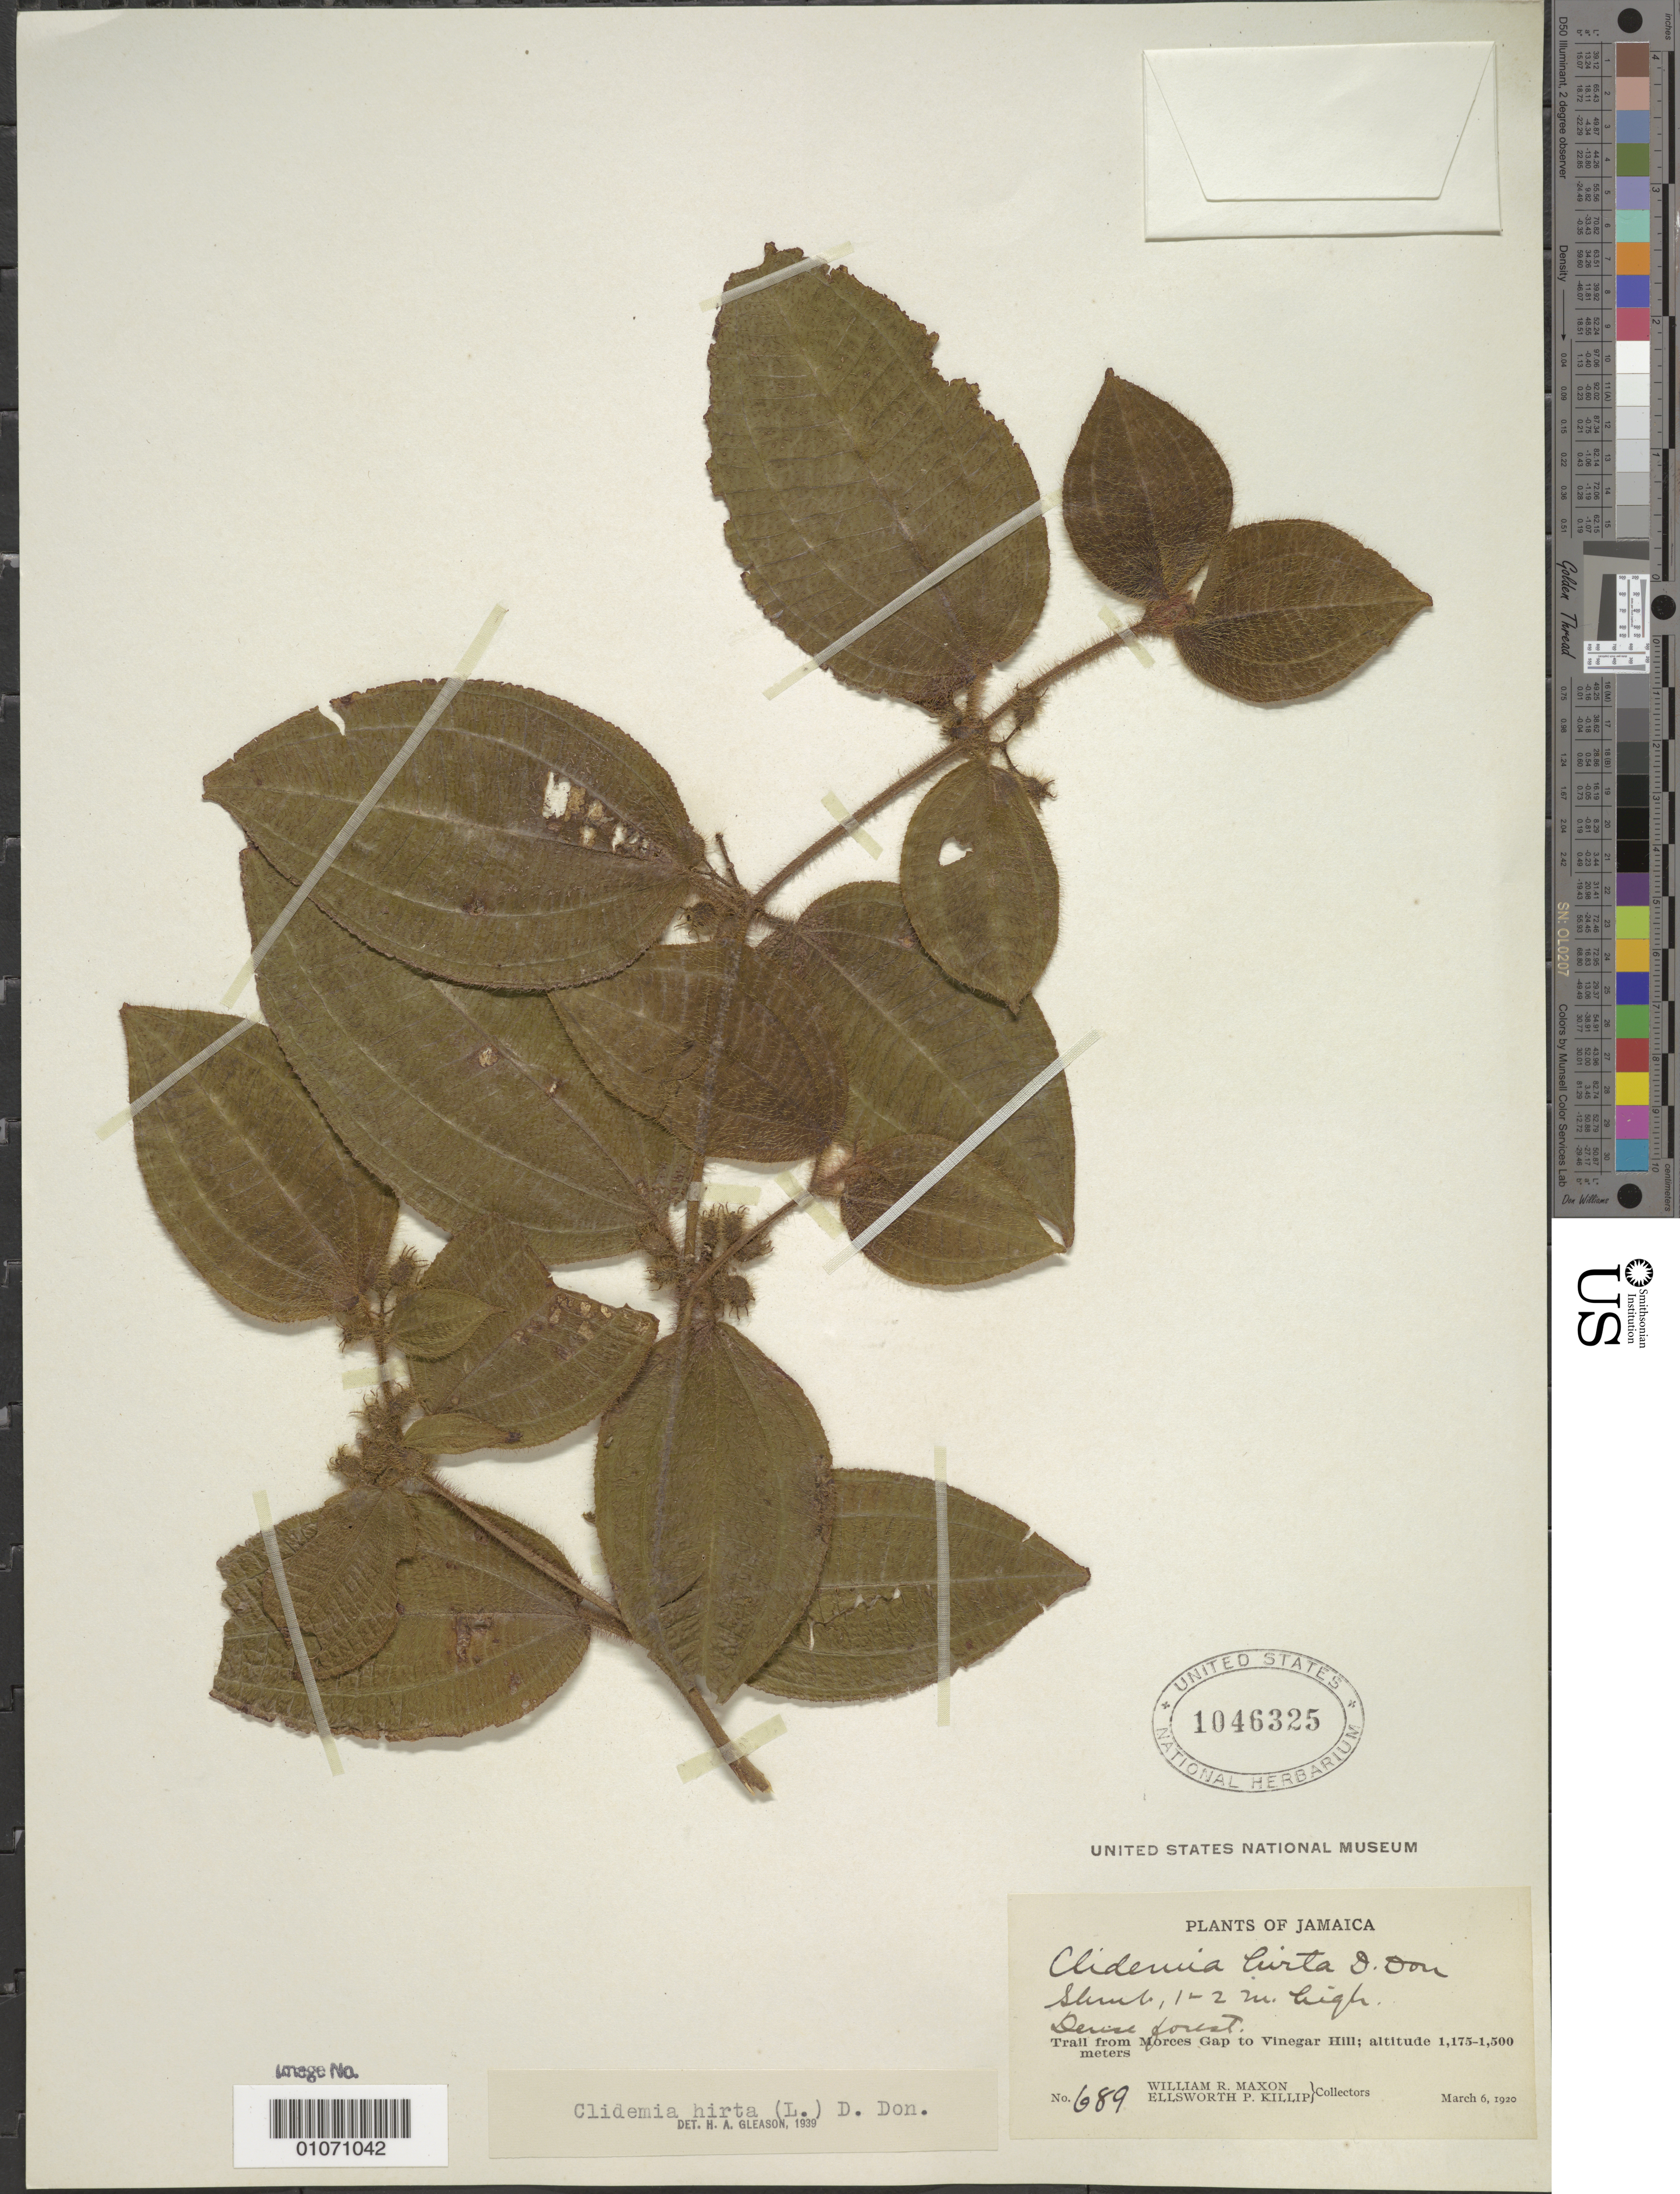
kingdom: Plantae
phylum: Tracheophyta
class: Magnoliopsida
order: Myrtales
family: Melastomataceae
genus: Clidemia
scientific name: Clidemia hirta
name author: (L.) D. Don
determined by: Gleason, H. A.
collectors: W. R. Maxon & E. P. Killip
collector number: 689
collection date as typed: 06 Mar 1920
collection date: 1920-03-06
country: Jamaica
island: Jamaica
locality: Morces Gap to Vinegar Hill trail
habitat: Dense forest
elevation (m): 1175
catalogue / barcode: US 1046325